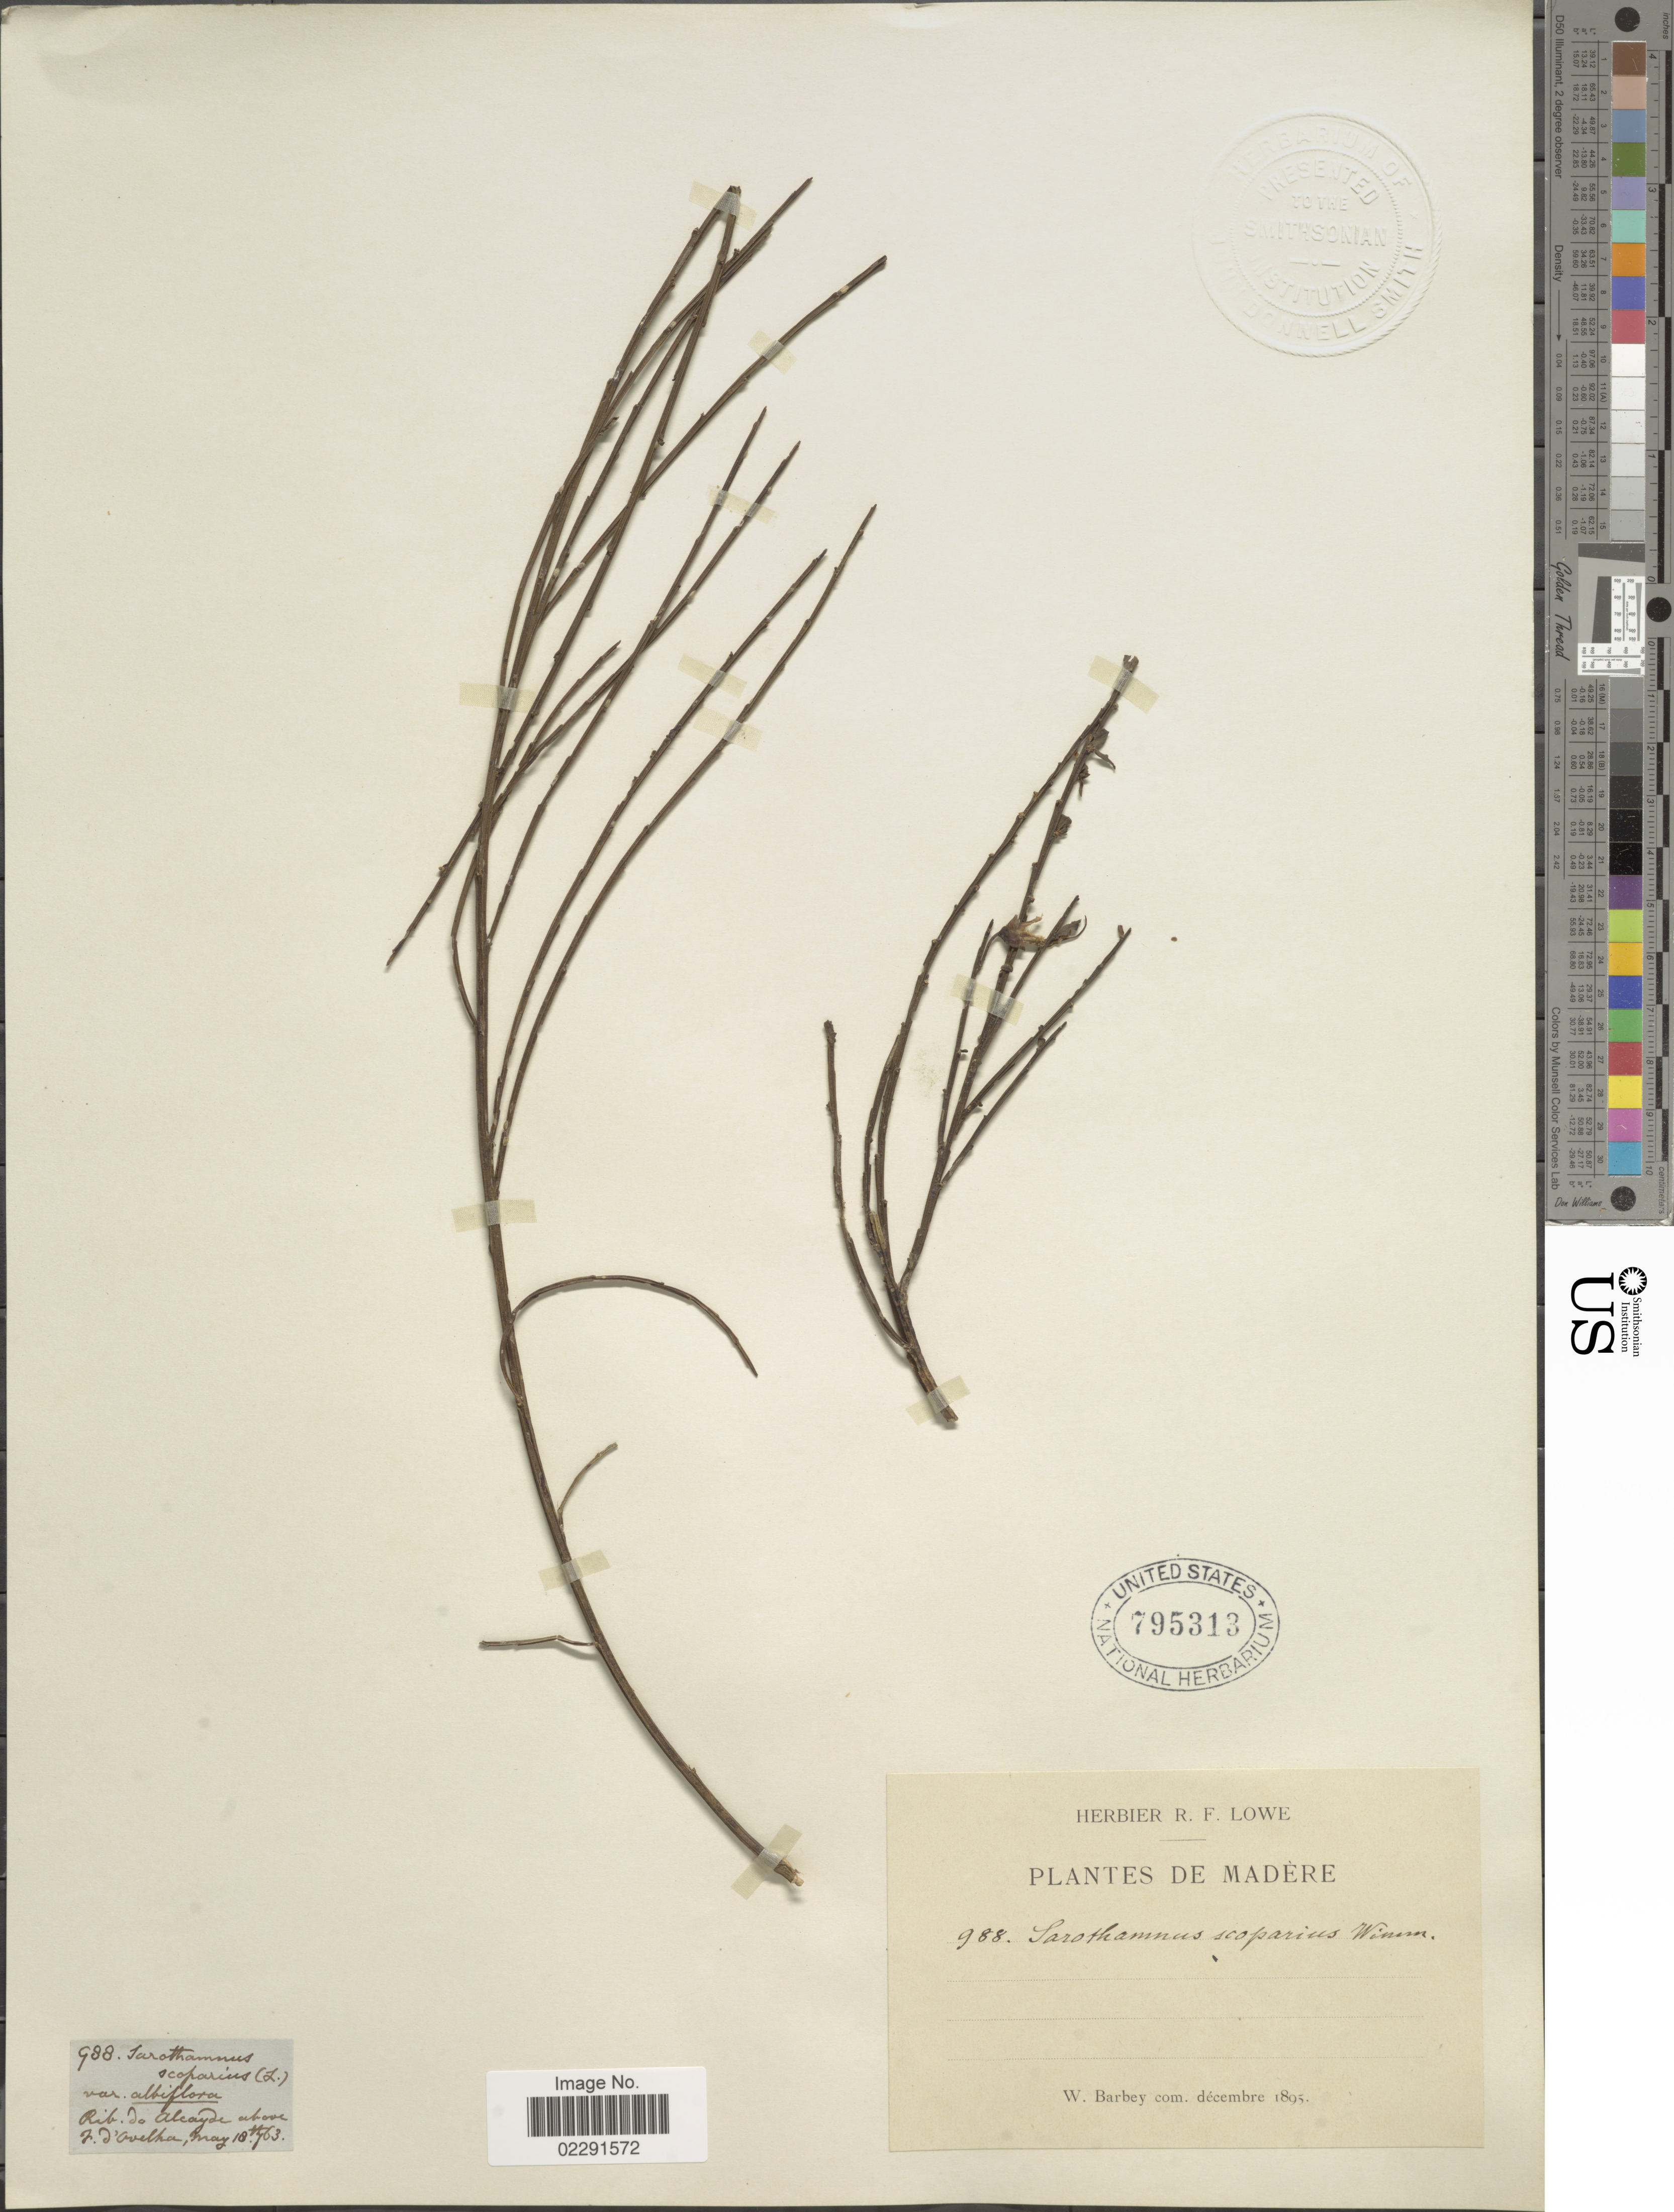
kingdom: Plantae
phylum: Tracheophyta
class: Magnoliopsida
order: Fabales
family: Fabaceae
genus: Cytisus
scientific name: Cytisus scoparius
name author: (L.) Link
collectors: W. Barbey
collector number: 988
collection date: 1895-12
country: Portugal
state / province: Madeira (Aut. Reg.)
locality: Madere, Rib. do Alcay de above fr. d'Avelha. [interpreted]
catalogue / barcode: US 795313